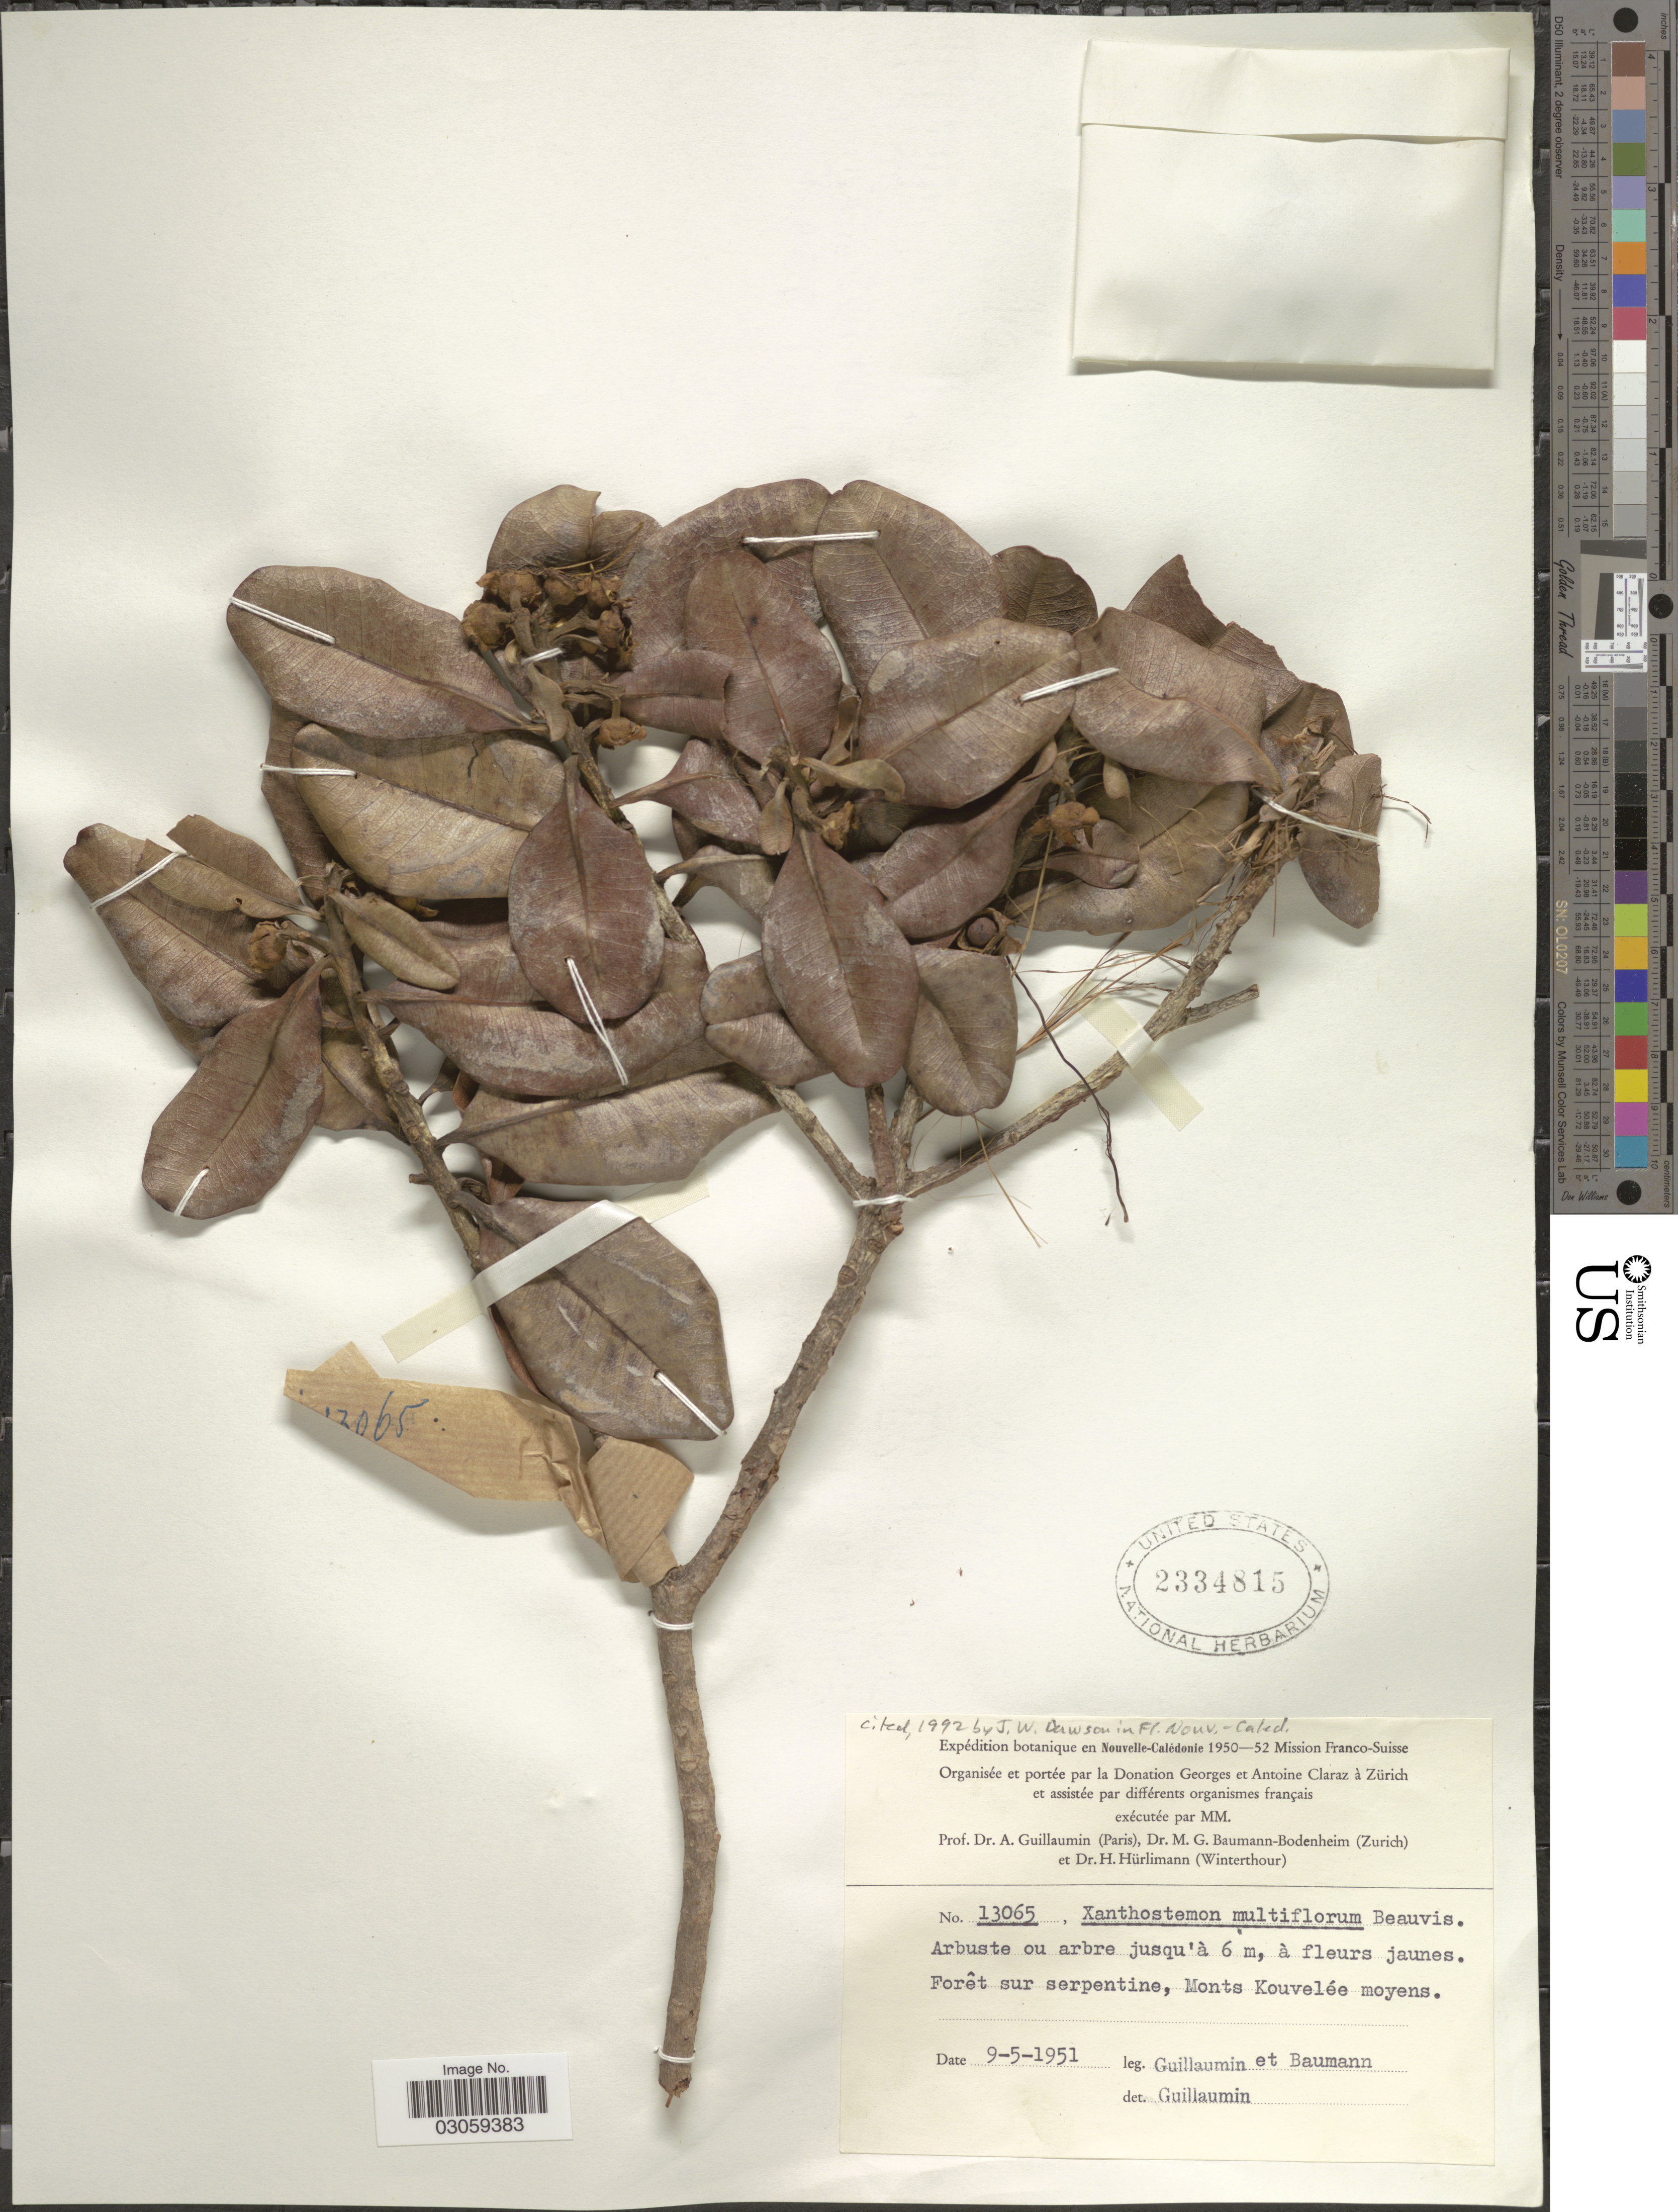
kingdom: Plantae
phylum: Tracheophyta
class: Magnoliopsida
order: Myrtales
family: Myrtaceae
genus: Xanthostemon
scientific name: Xanthostemon multiflorus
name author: (Montrouz.) Beauvis.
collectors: A. Guillaumin & M. G. Baumann-Bodenheim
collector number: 13065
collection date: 1951-05-09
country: New Caledonia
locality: En Nouvelle Calédonie. Forêt sur serpentine, Monts Kouvelée moyens.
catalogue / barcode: US 2334815